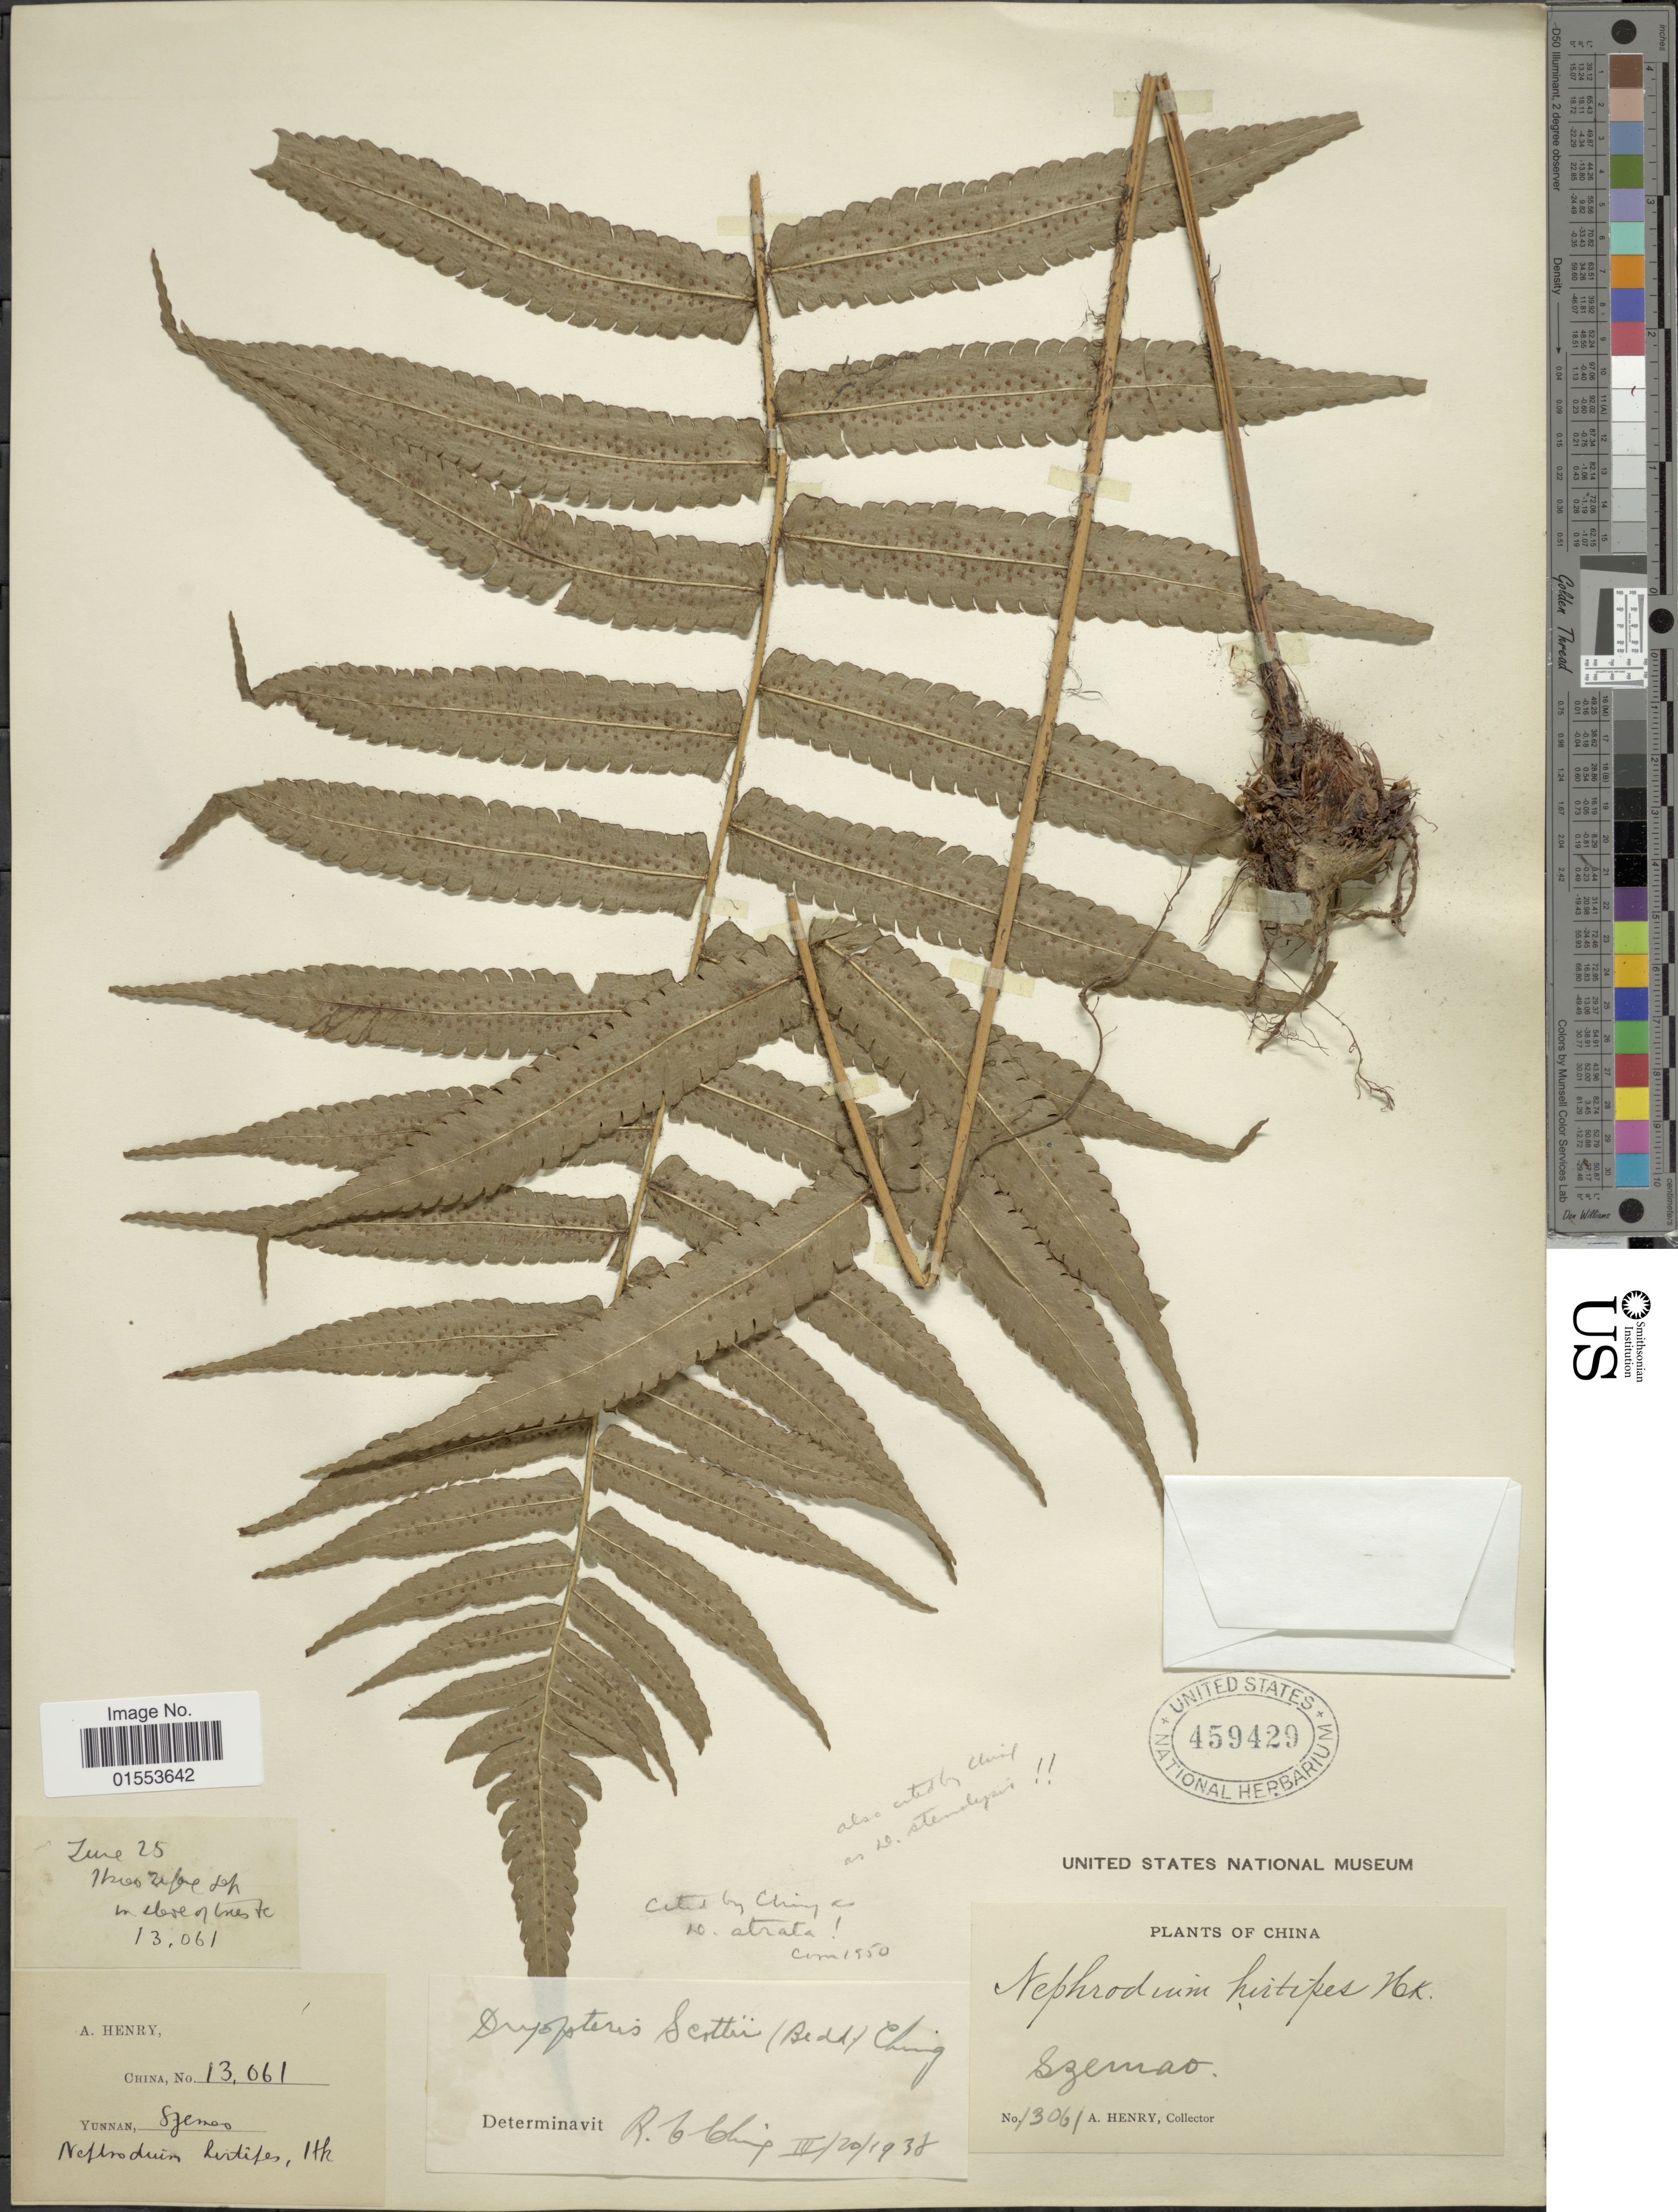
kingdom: Plantae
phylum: Tracheophyta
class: Polypodiopsida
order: Polypodiales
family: Dryopteridaceae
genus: Dryopteris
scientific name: Dryopteris atrata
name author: (Wall. ex Kunze) Ching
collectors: A. Henry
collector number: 13061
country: China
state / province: Yunnan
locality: Yunnan, Szemao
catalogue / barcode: US 459429